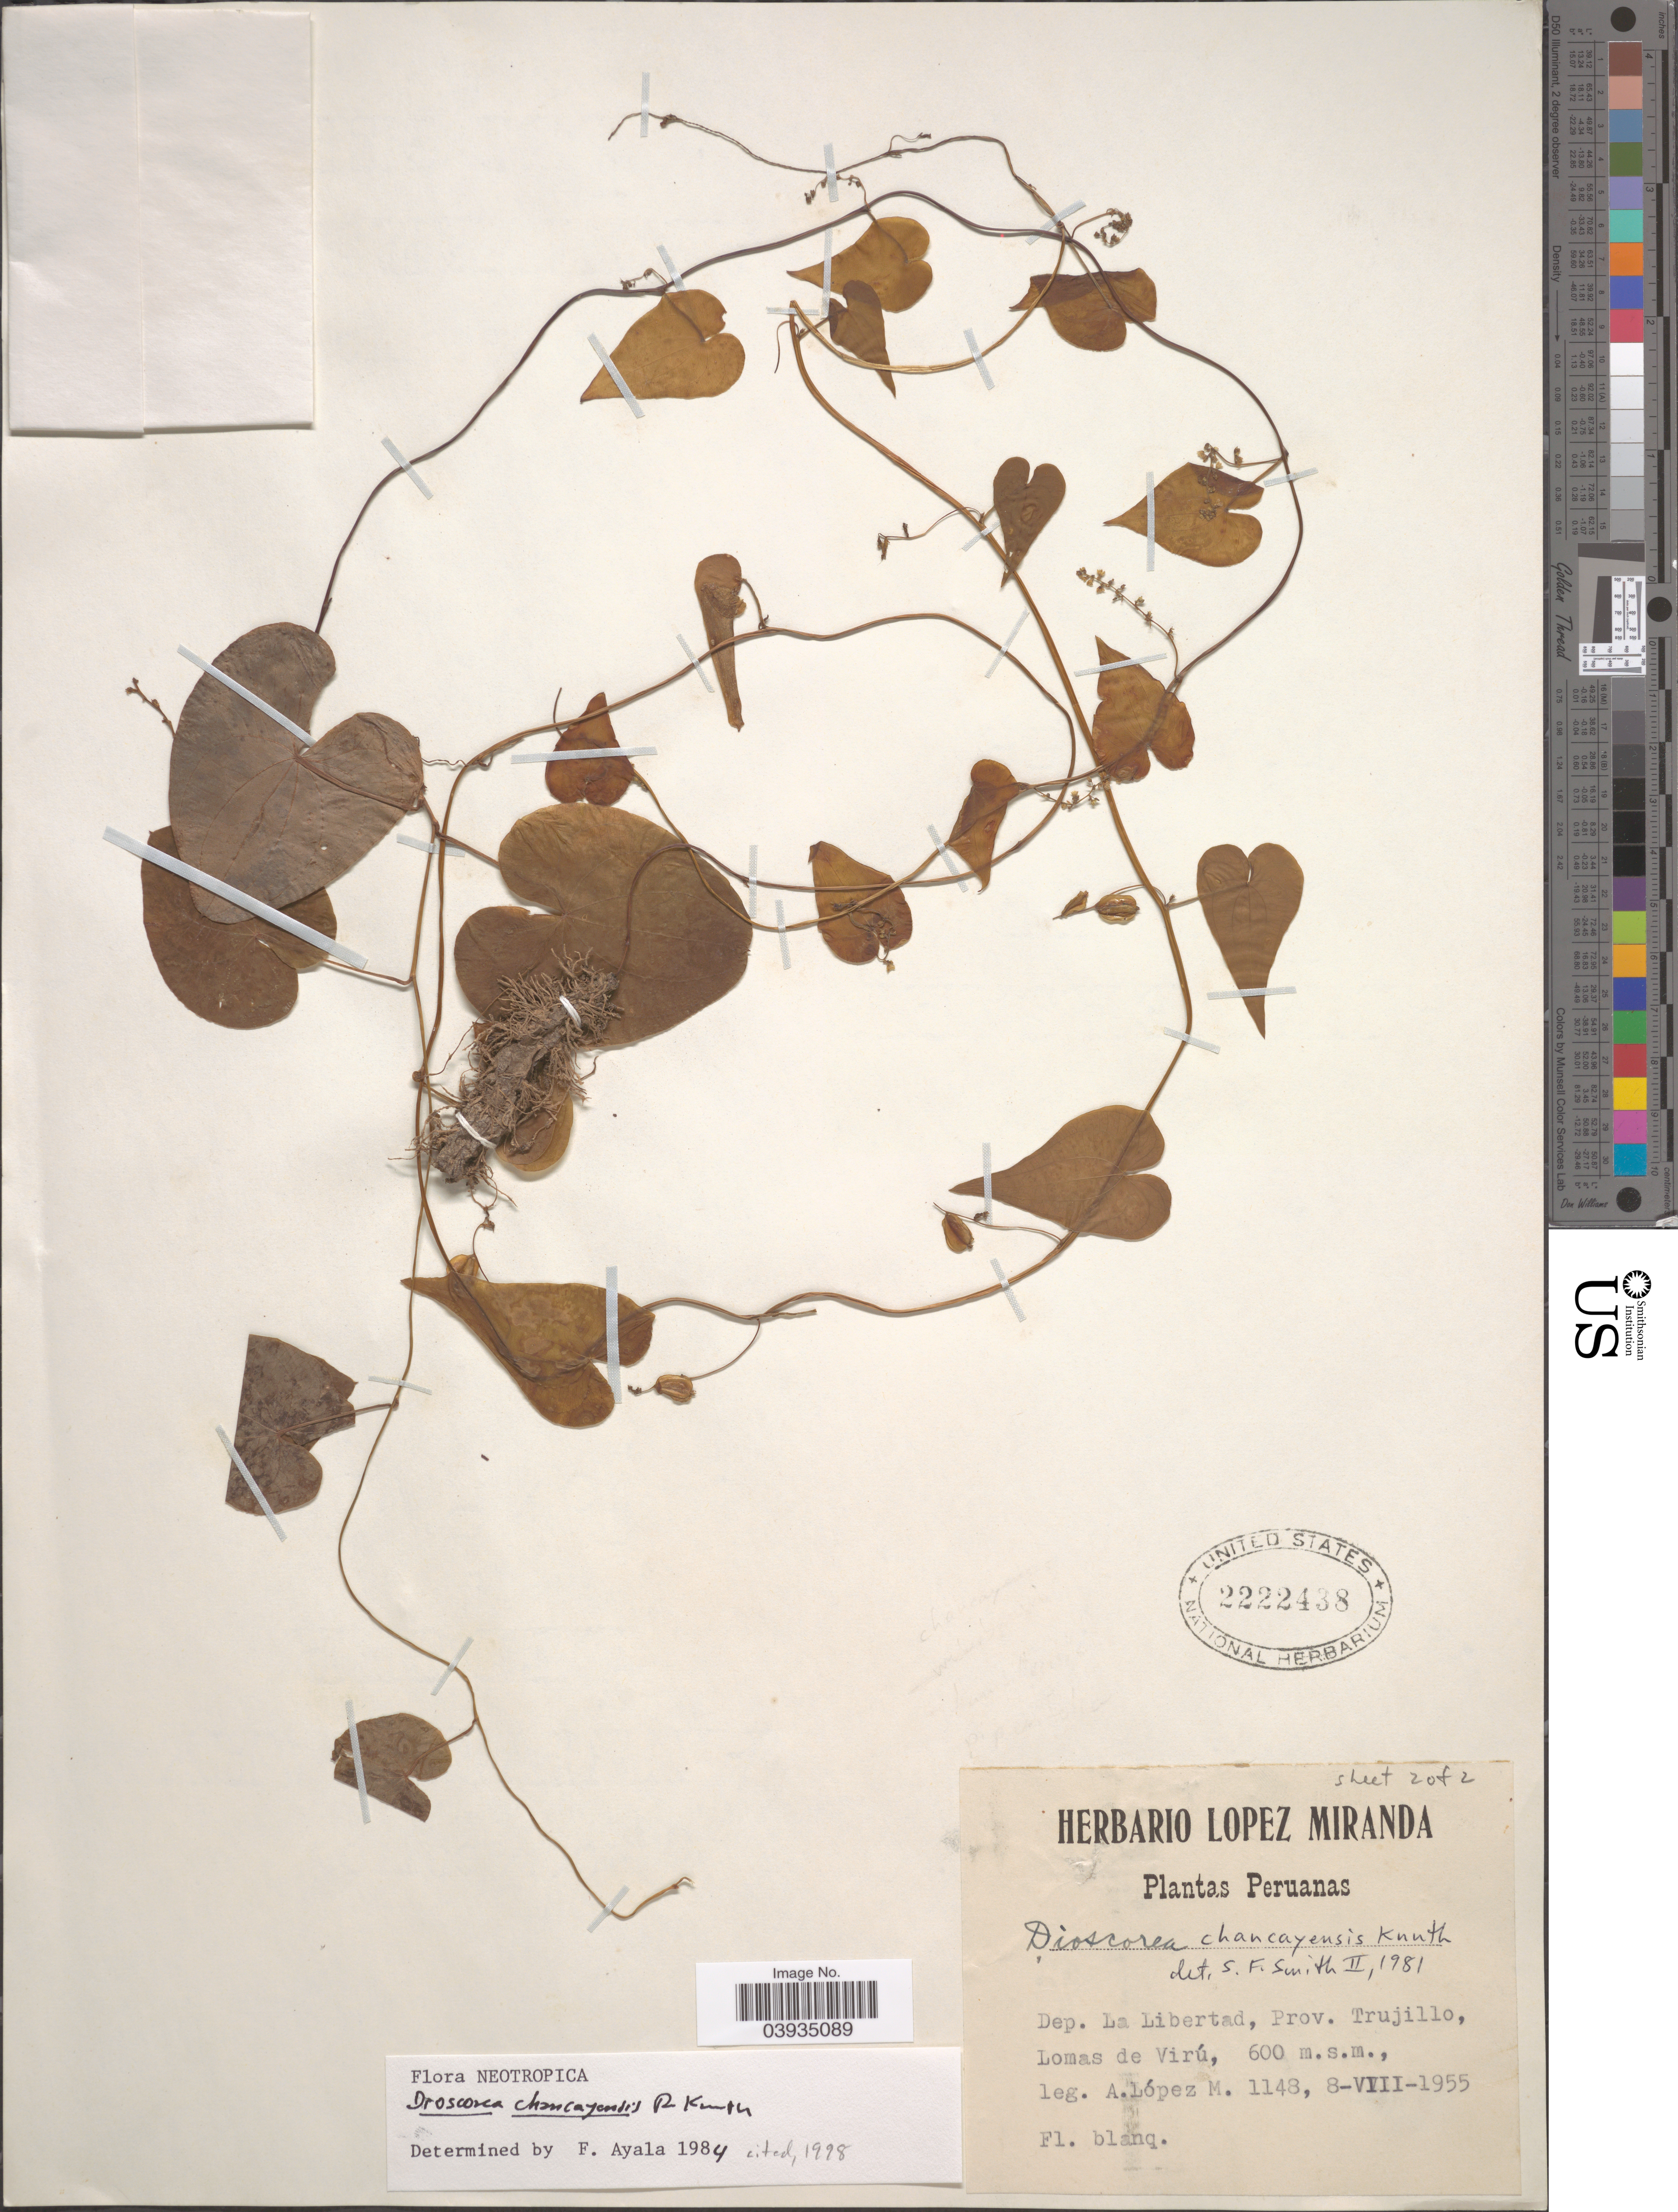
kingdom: Plantae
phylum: Tracheophyta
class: Liliopsida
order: Dioscoreales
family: Dioscoreaceae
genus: Dioscorea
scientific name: Dioscorea chancayensis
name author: R. Knuth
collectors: A. López M.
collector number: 1148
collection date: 1955-08-08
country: Peru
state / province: La Libertad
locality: Dep. La Libertad, Prov. Trujillo, Lomas de Virú.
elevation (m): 600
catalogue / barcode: US 2222438